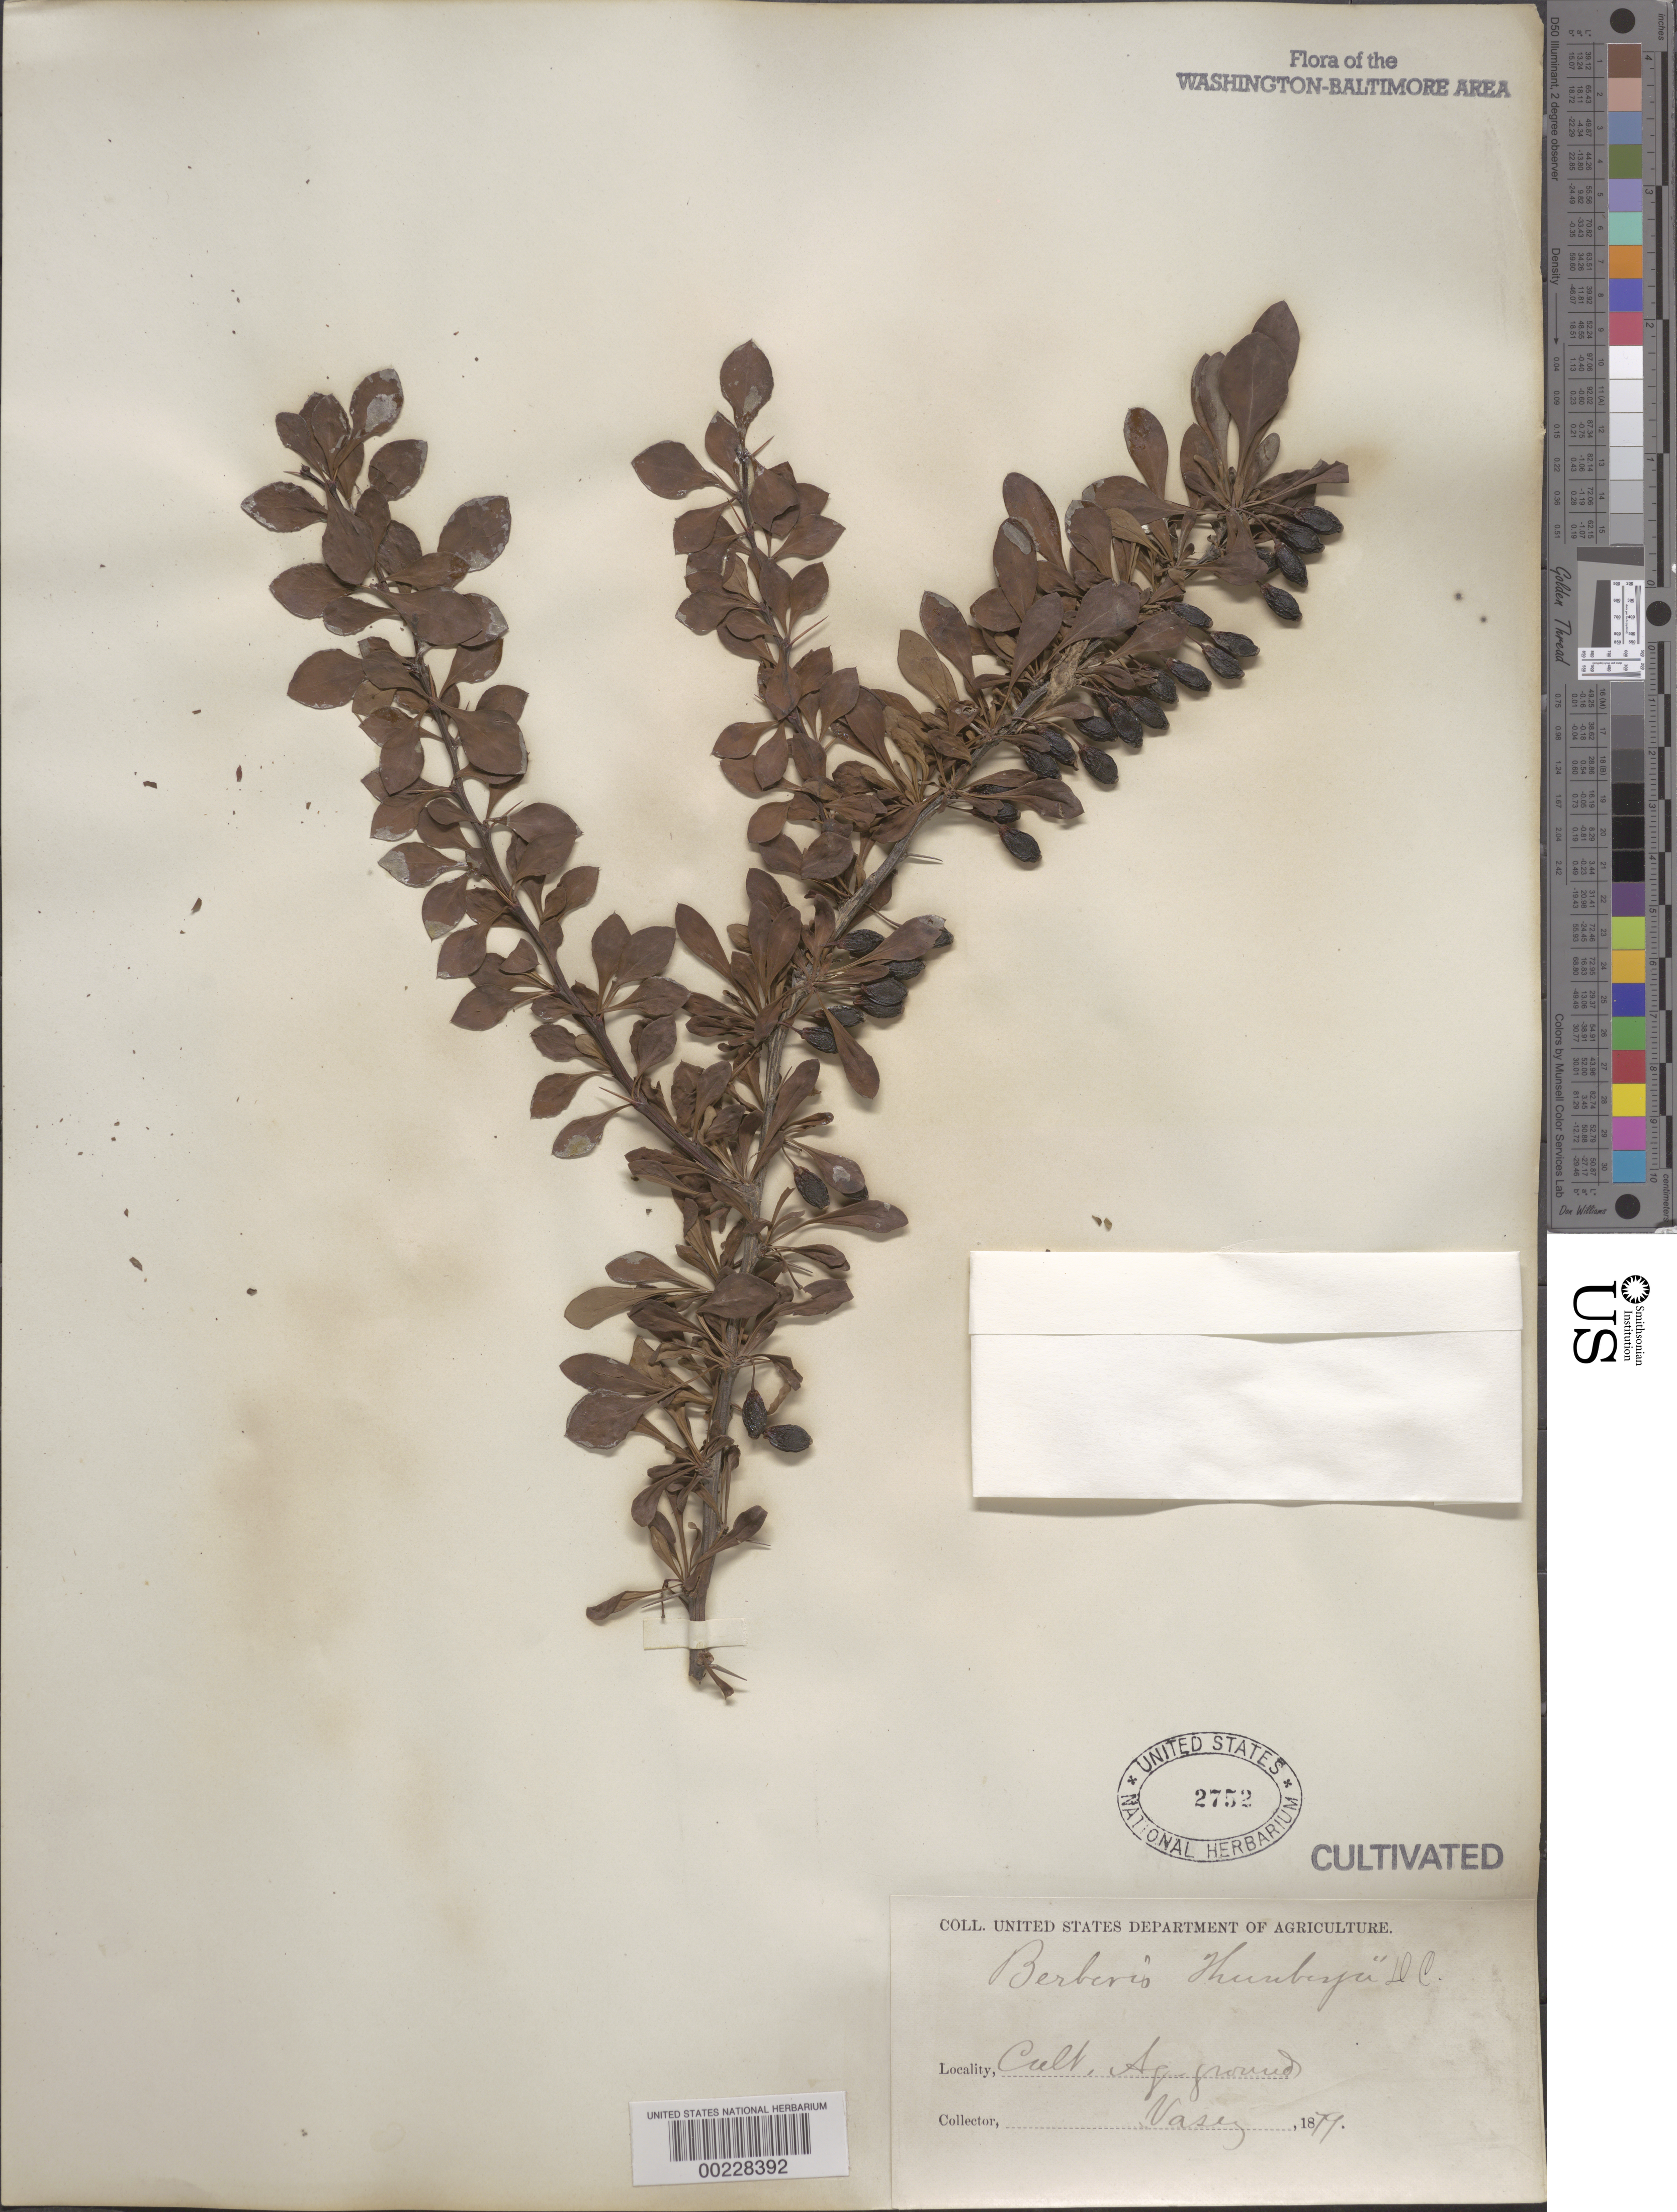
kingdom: Plantae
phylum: Tracheophyta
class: Magnoliopsida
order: Ranunculales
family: Berberidaceae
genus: Berberis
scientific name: Berberis thunbergii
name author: DC.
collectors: G. R. Vasey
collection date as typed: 1879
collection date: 1879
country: United States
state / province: District of Columbia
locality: Agricultural grounds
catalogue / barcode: US 2752